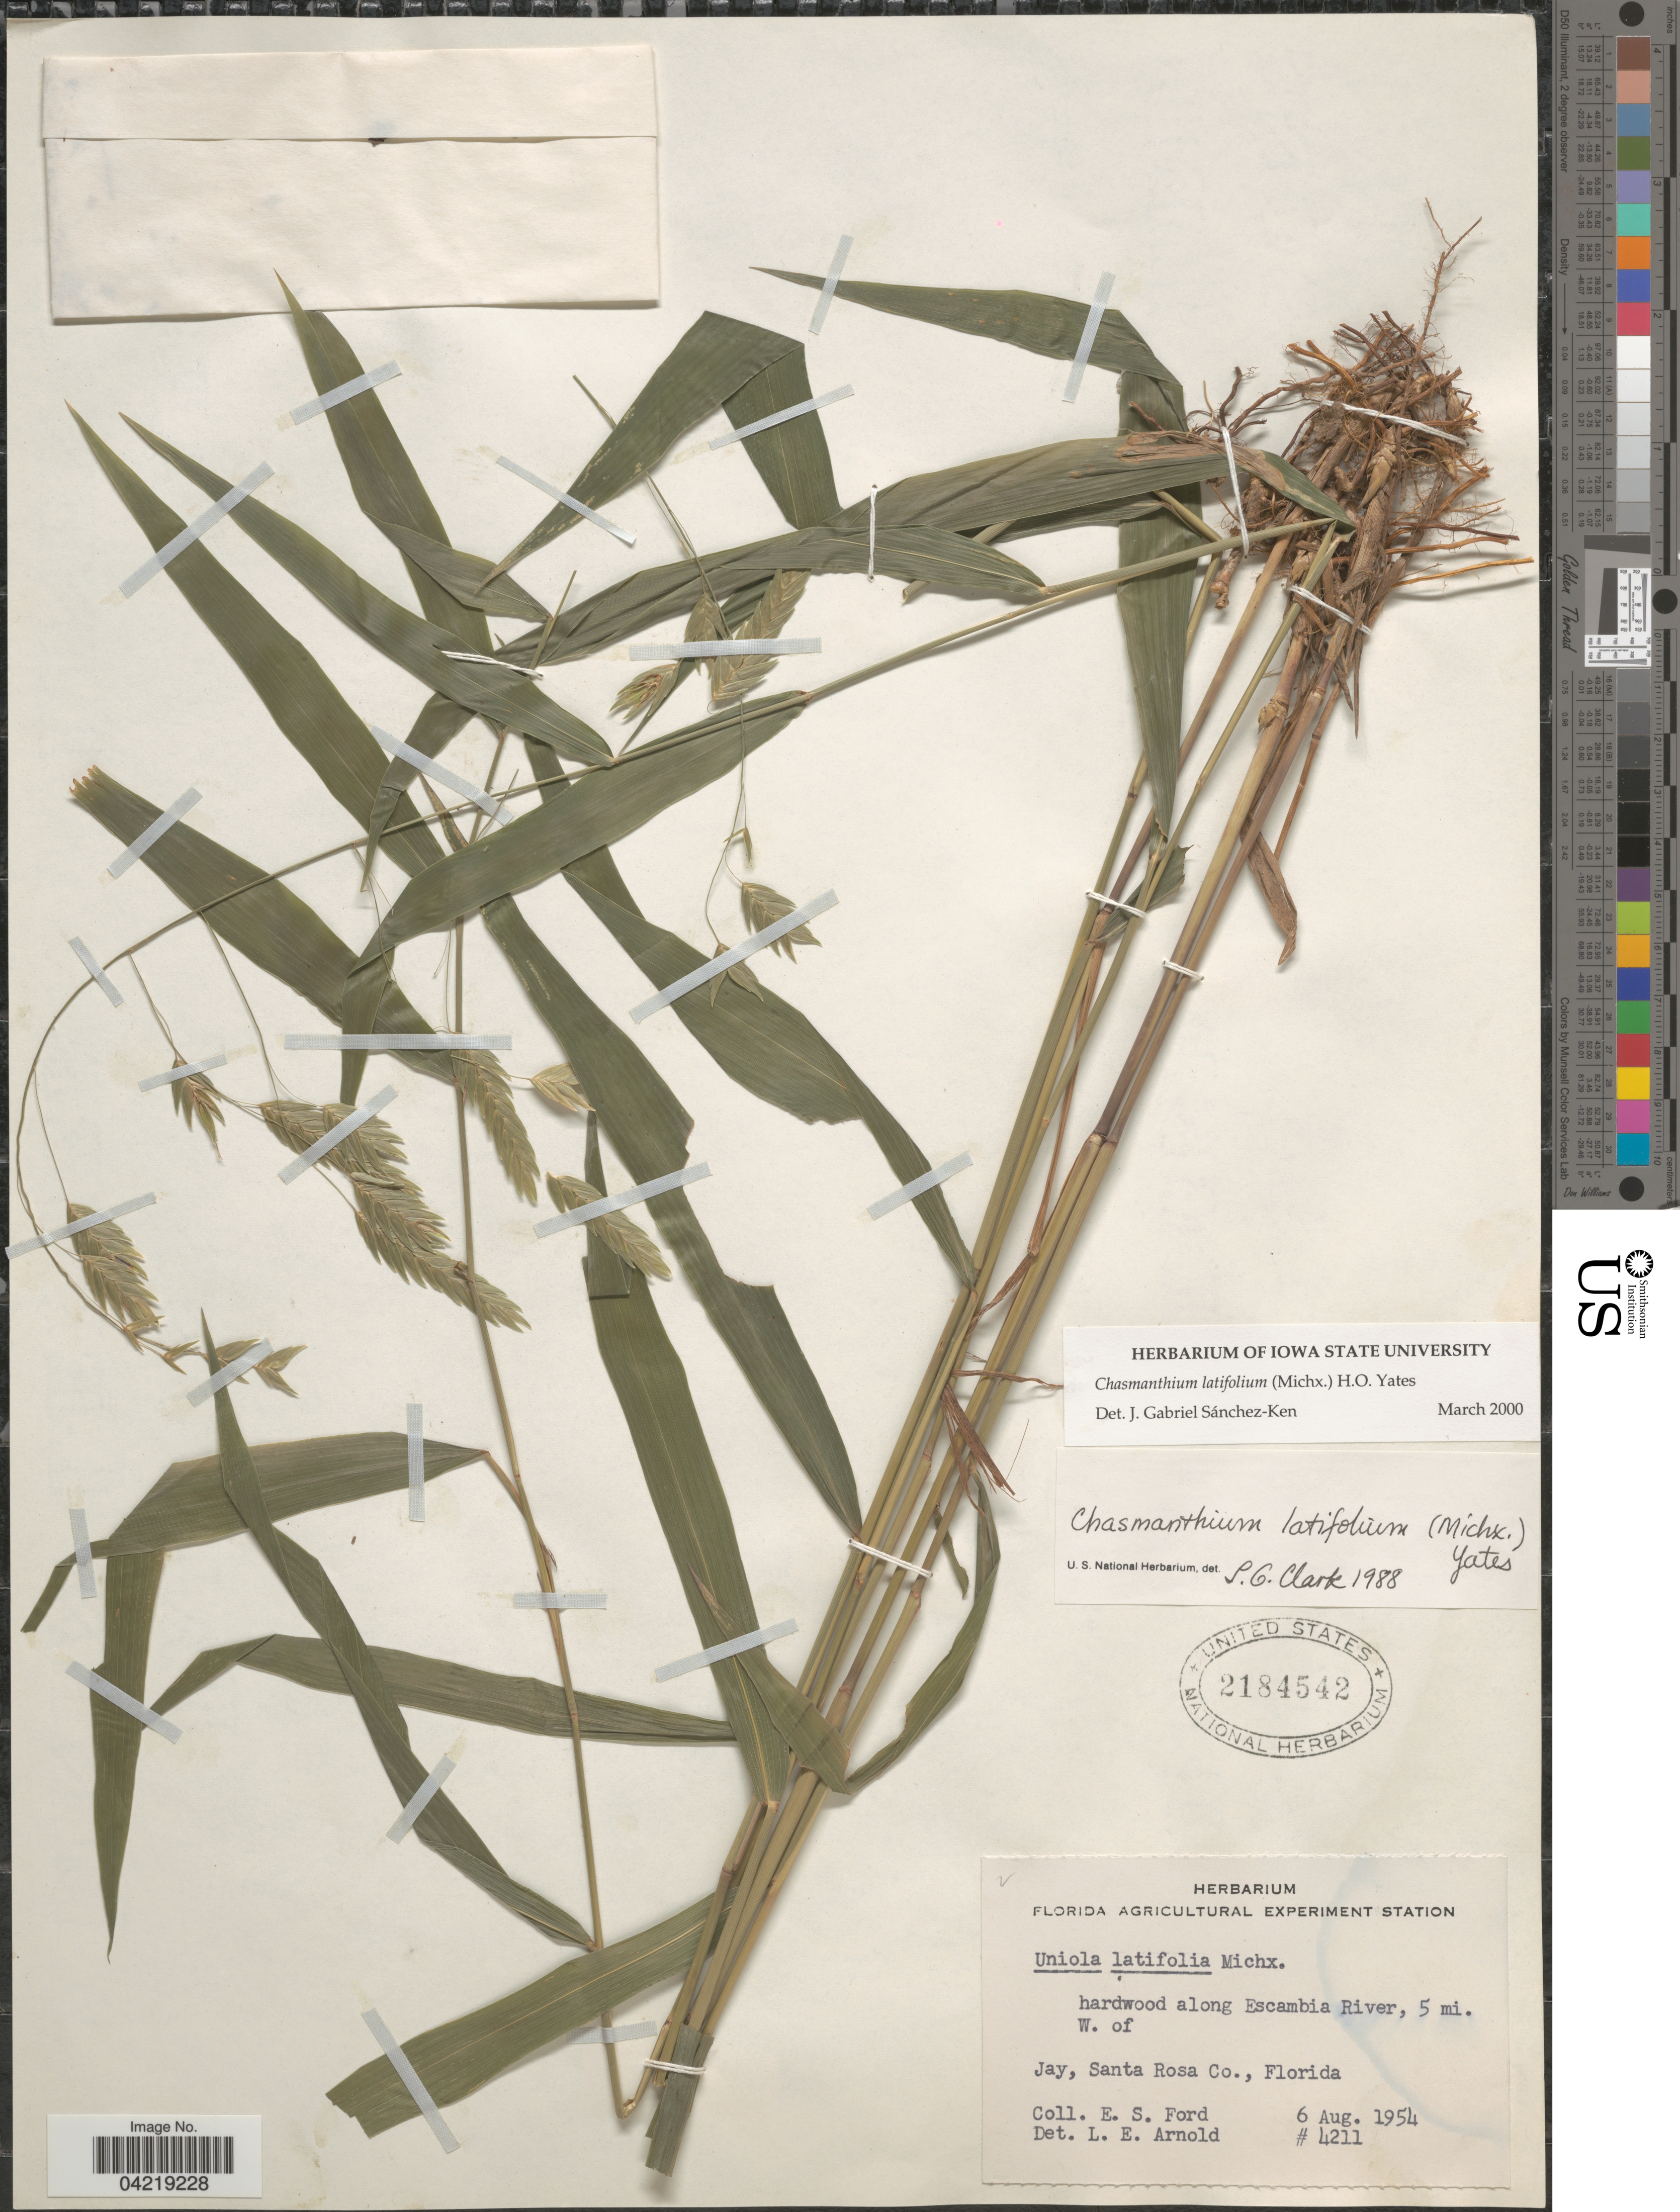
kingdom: Plantae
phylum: Tracheophyta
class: Liliopsida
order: Poales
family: Poaceae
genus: Chasmanthium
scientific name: Chasmanthium latifolium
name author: (Michx.) H.O. Yates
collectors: E. Ford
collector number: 4211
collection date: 1954-08-06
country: United States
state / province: Florida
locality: Hardwood along Escambia River, 5 mi. W. of Jay, Santa Rosa Co.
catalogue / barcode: US 2184542